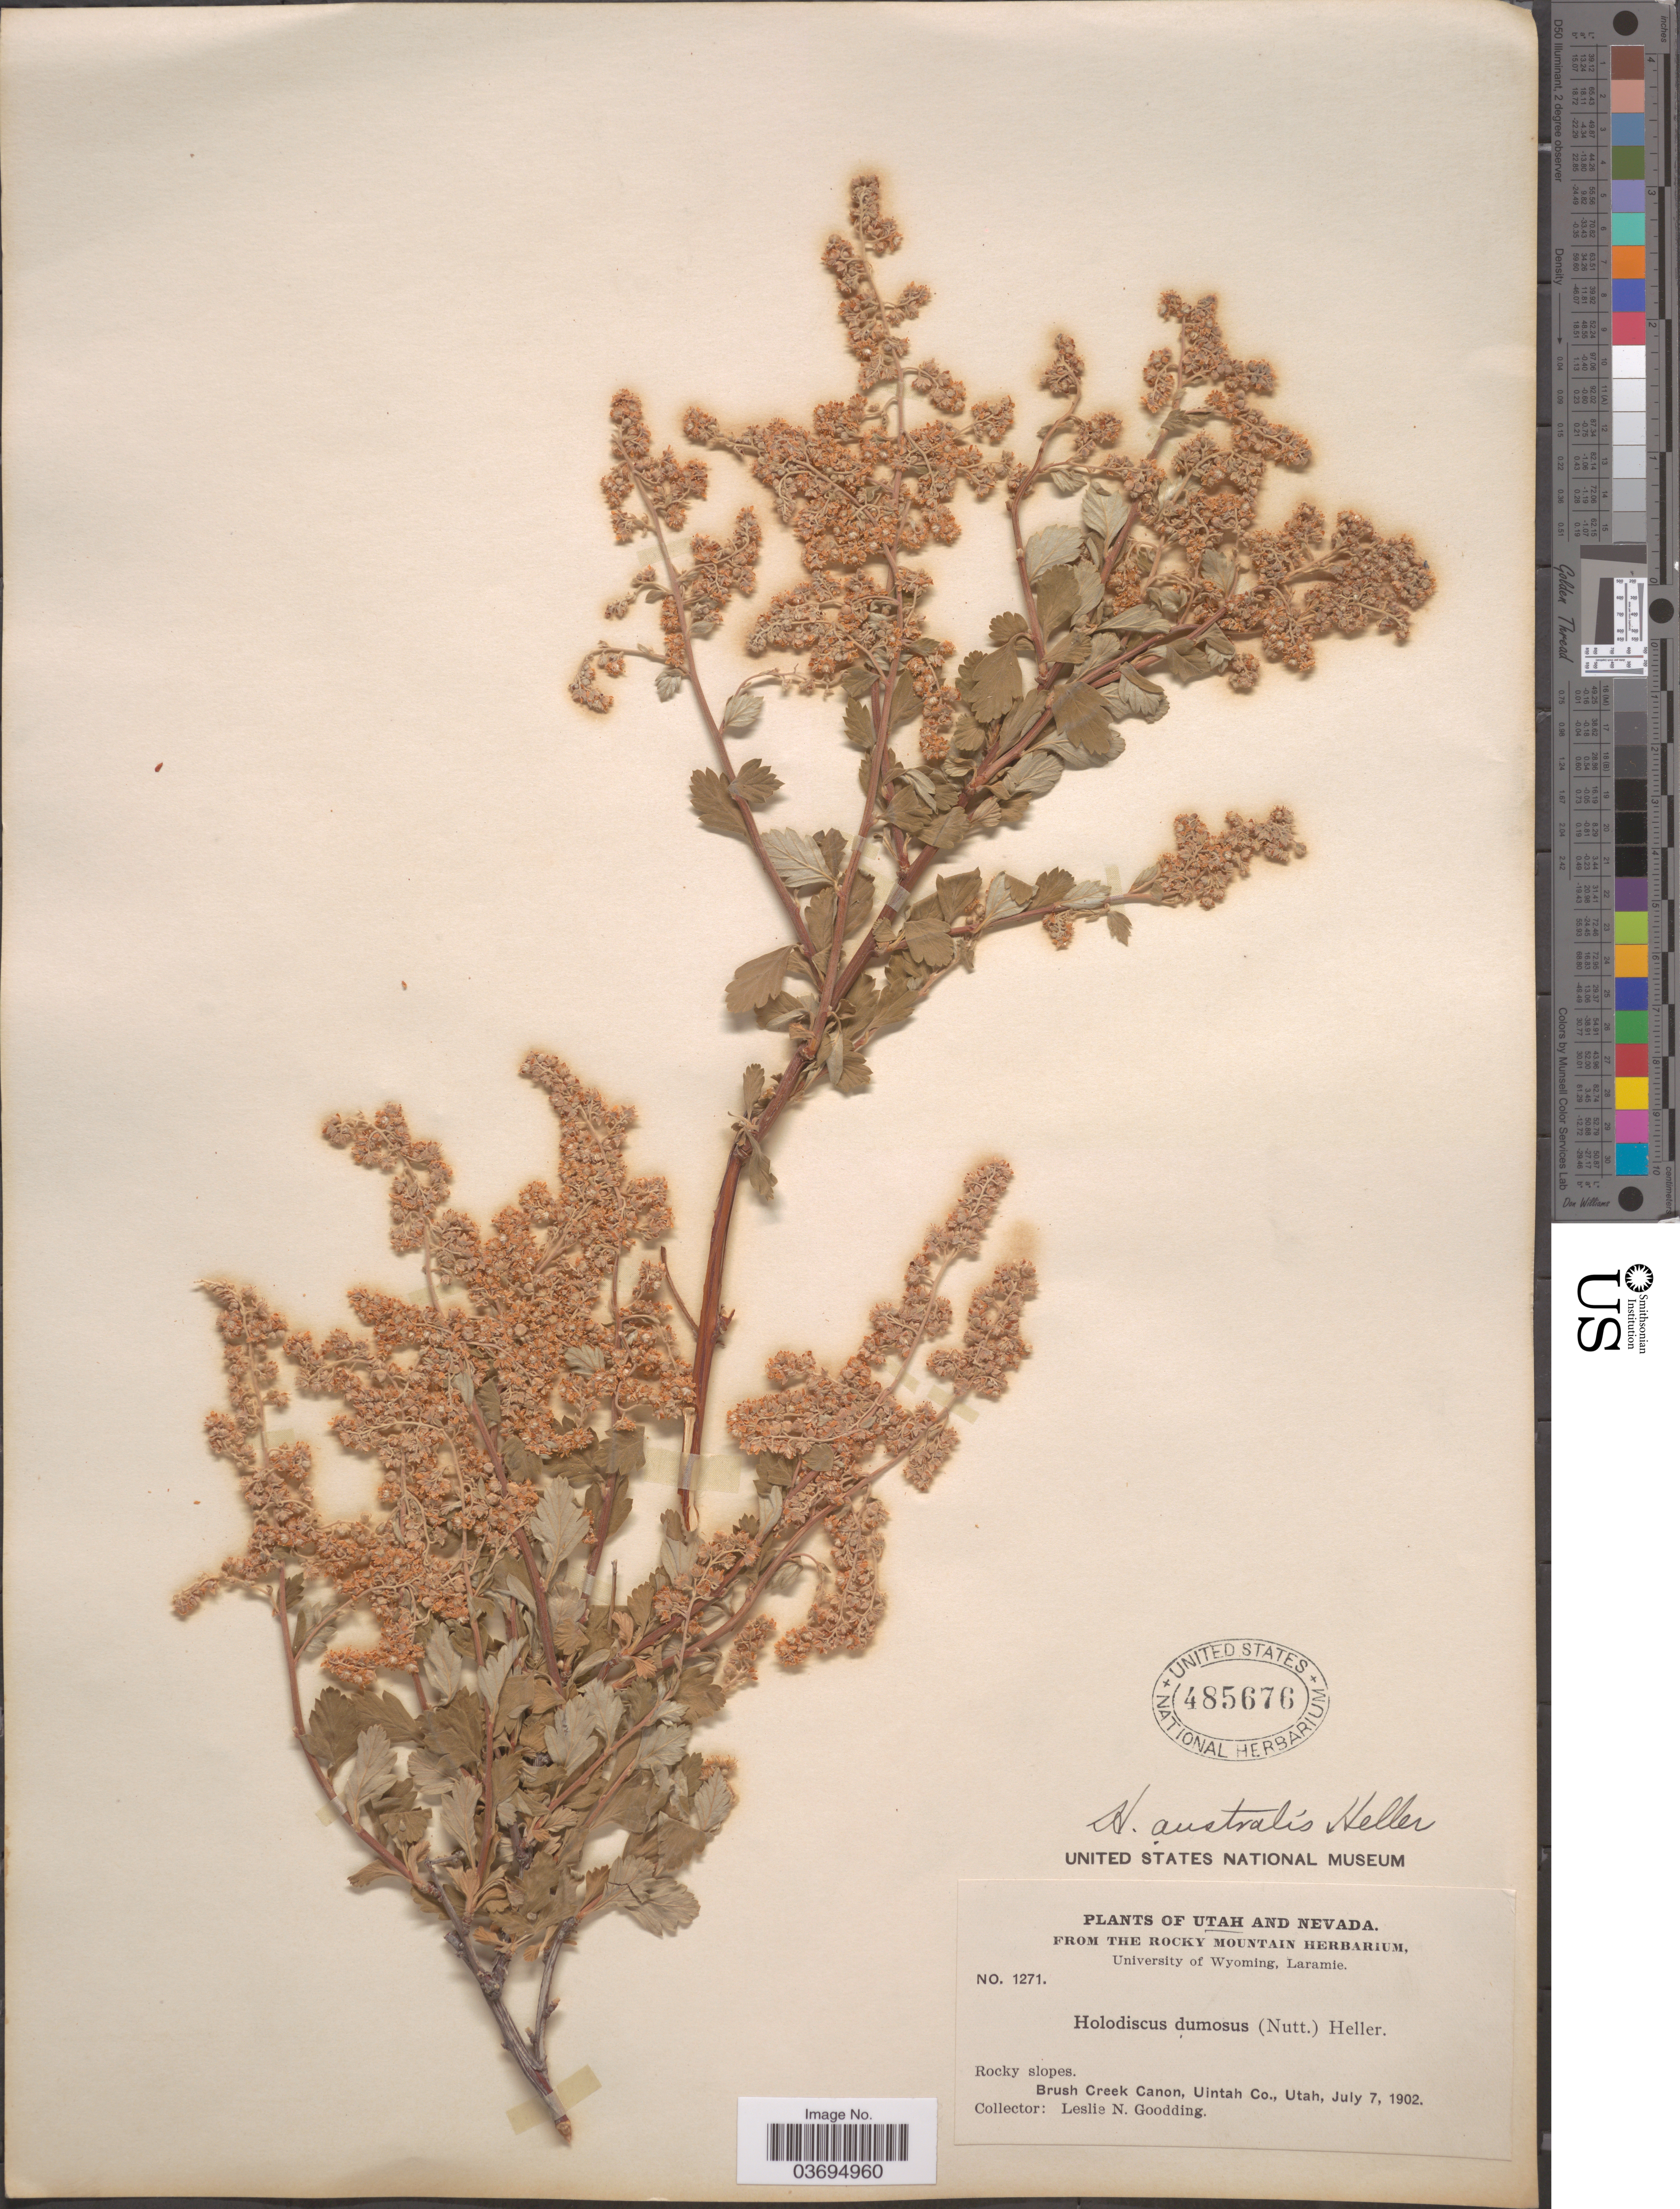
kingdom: Plantae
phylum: Tracheophyta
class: Magnoliopsida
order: Rosales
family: Rosaceae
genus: Holodiscus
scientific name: Holodiscus discolor var. dumosus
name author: Maxim. ex J.M. Coult.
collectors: L. N. Goodding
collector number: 1271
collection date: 1902-07-07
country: United States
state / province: Utah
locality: Brush Creek Canon, Uintah Co.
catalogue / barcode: US 485676